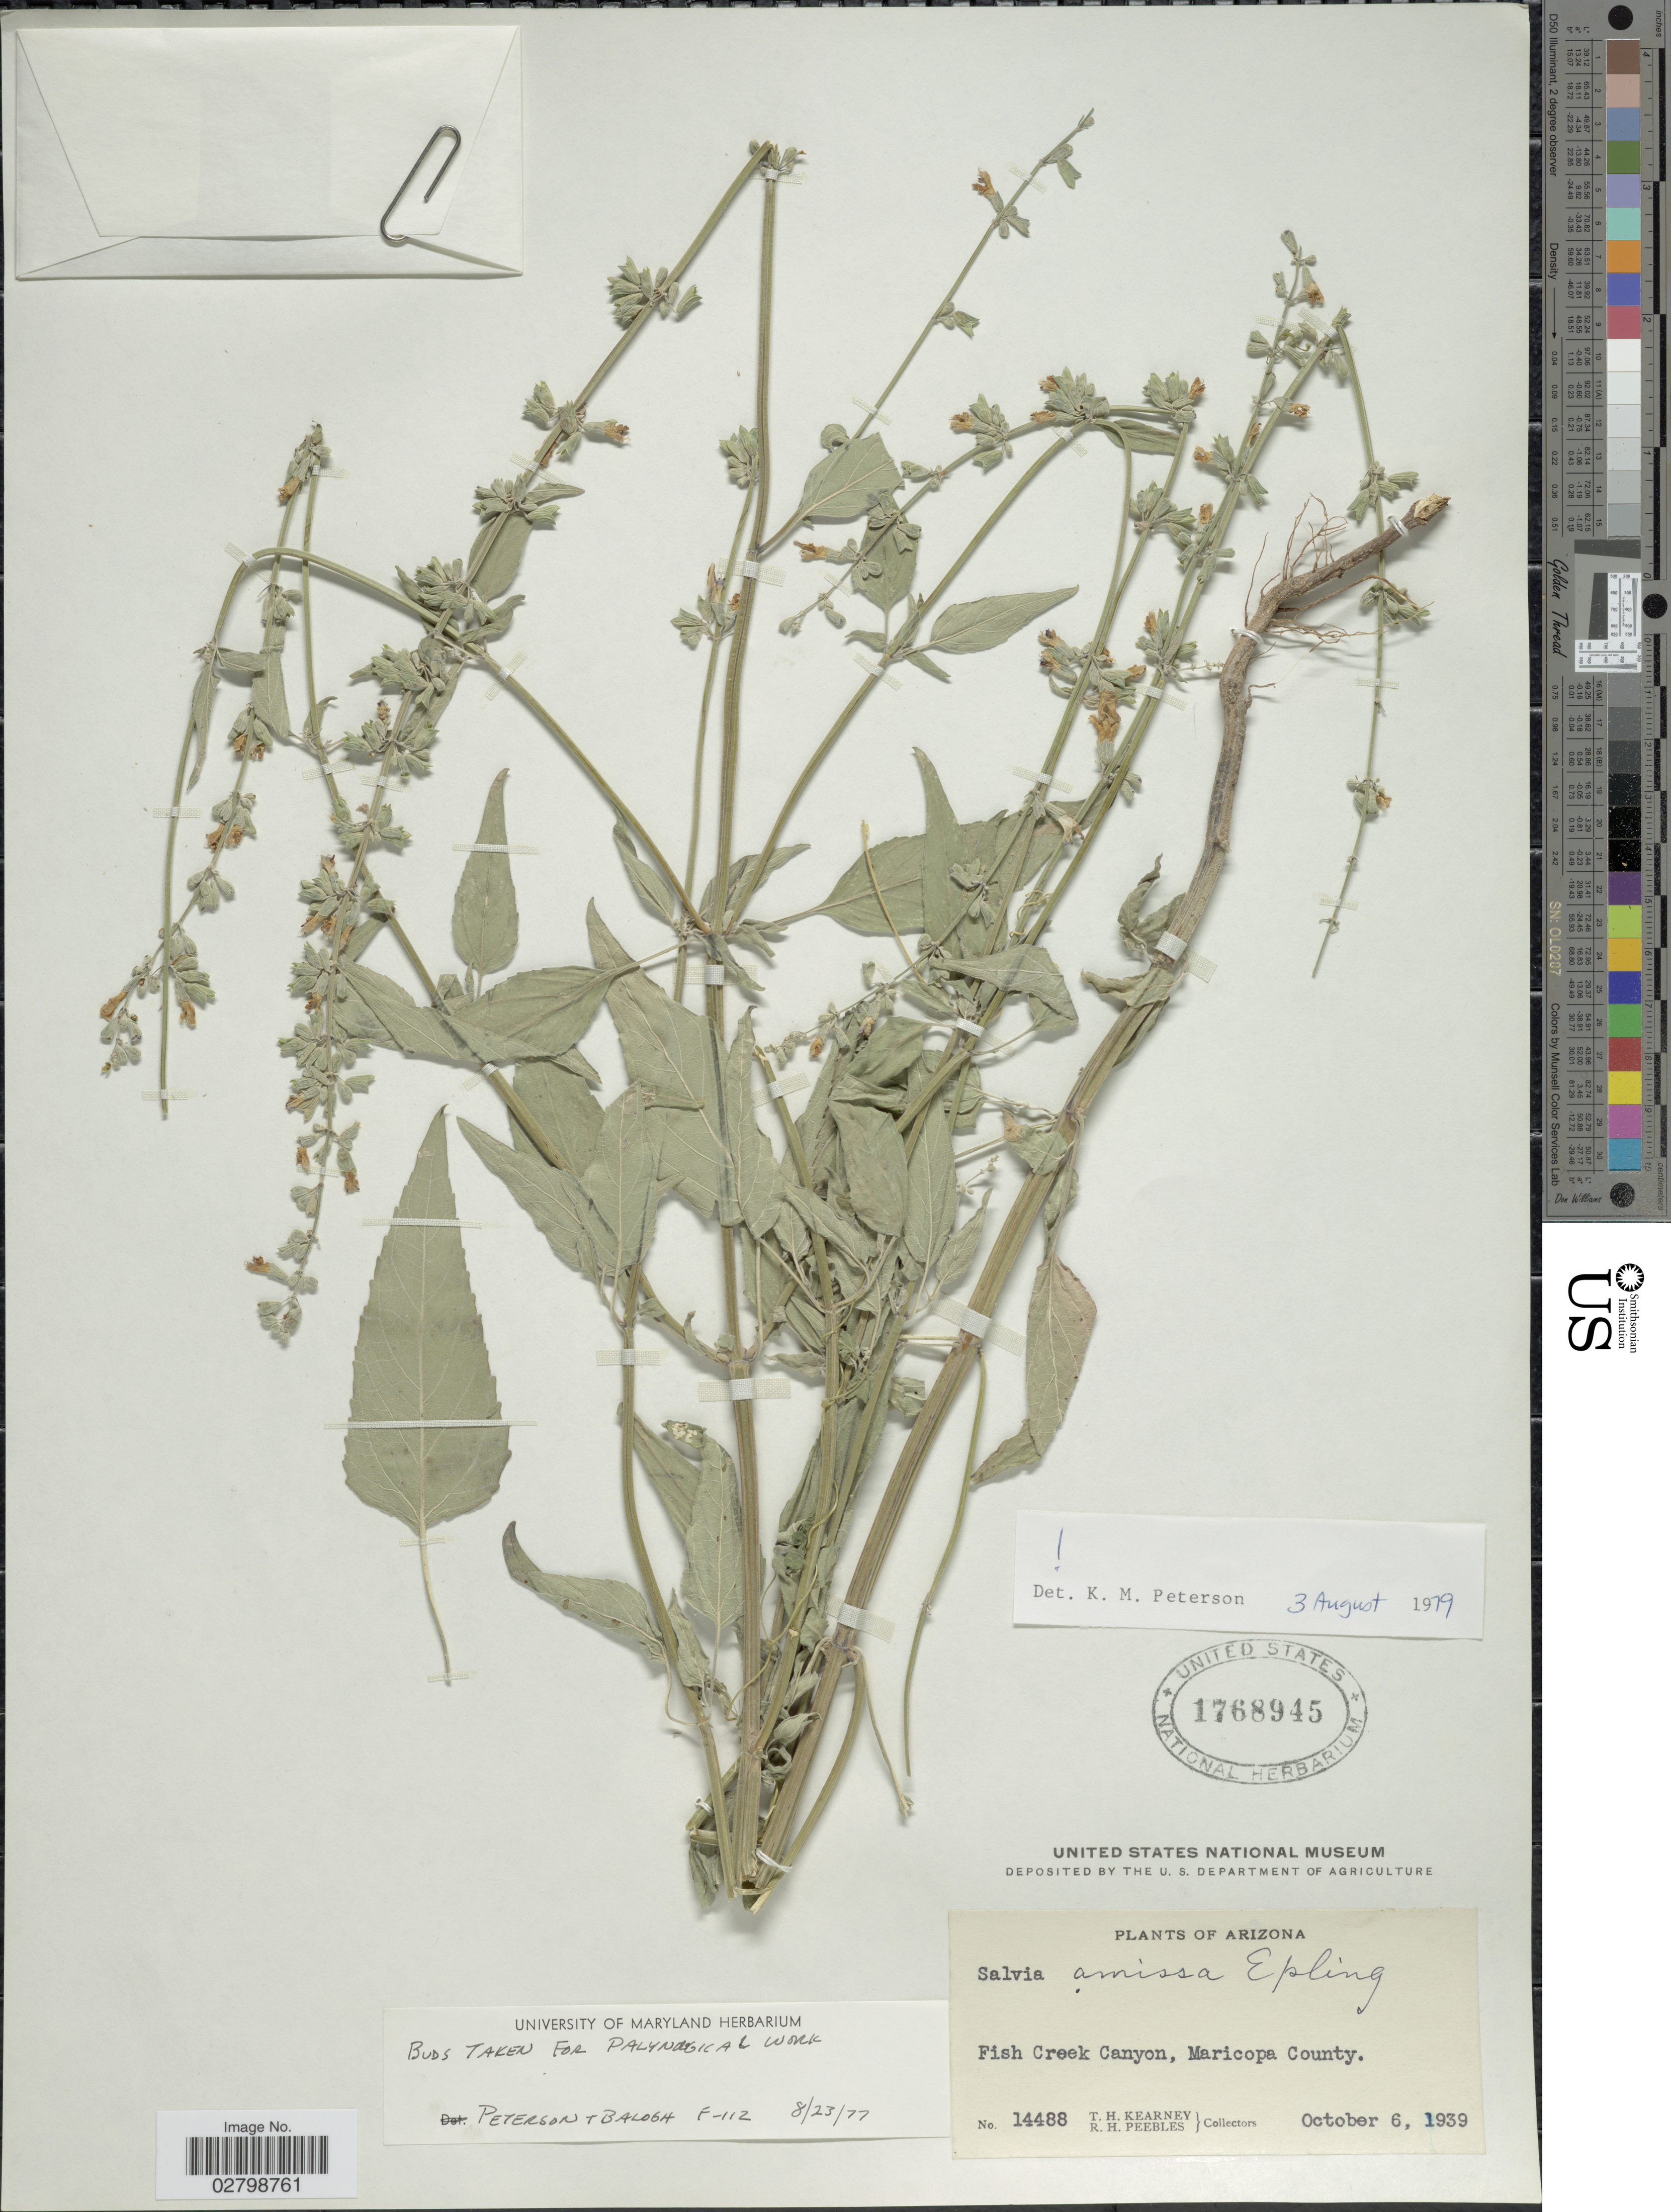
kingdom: Plantae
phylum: Tracheophyta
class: Magnoliopsida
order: Lamiales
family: Lamiaceae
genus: Salvia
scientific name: Salvia amissa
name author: Epling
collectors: T. H. Kearney & R. H. Peebles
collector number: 14488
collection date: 1939-10-06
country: United States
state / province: Arizona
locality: Fish Creek Canyon, Maricopa County.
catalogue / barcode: US 1768945